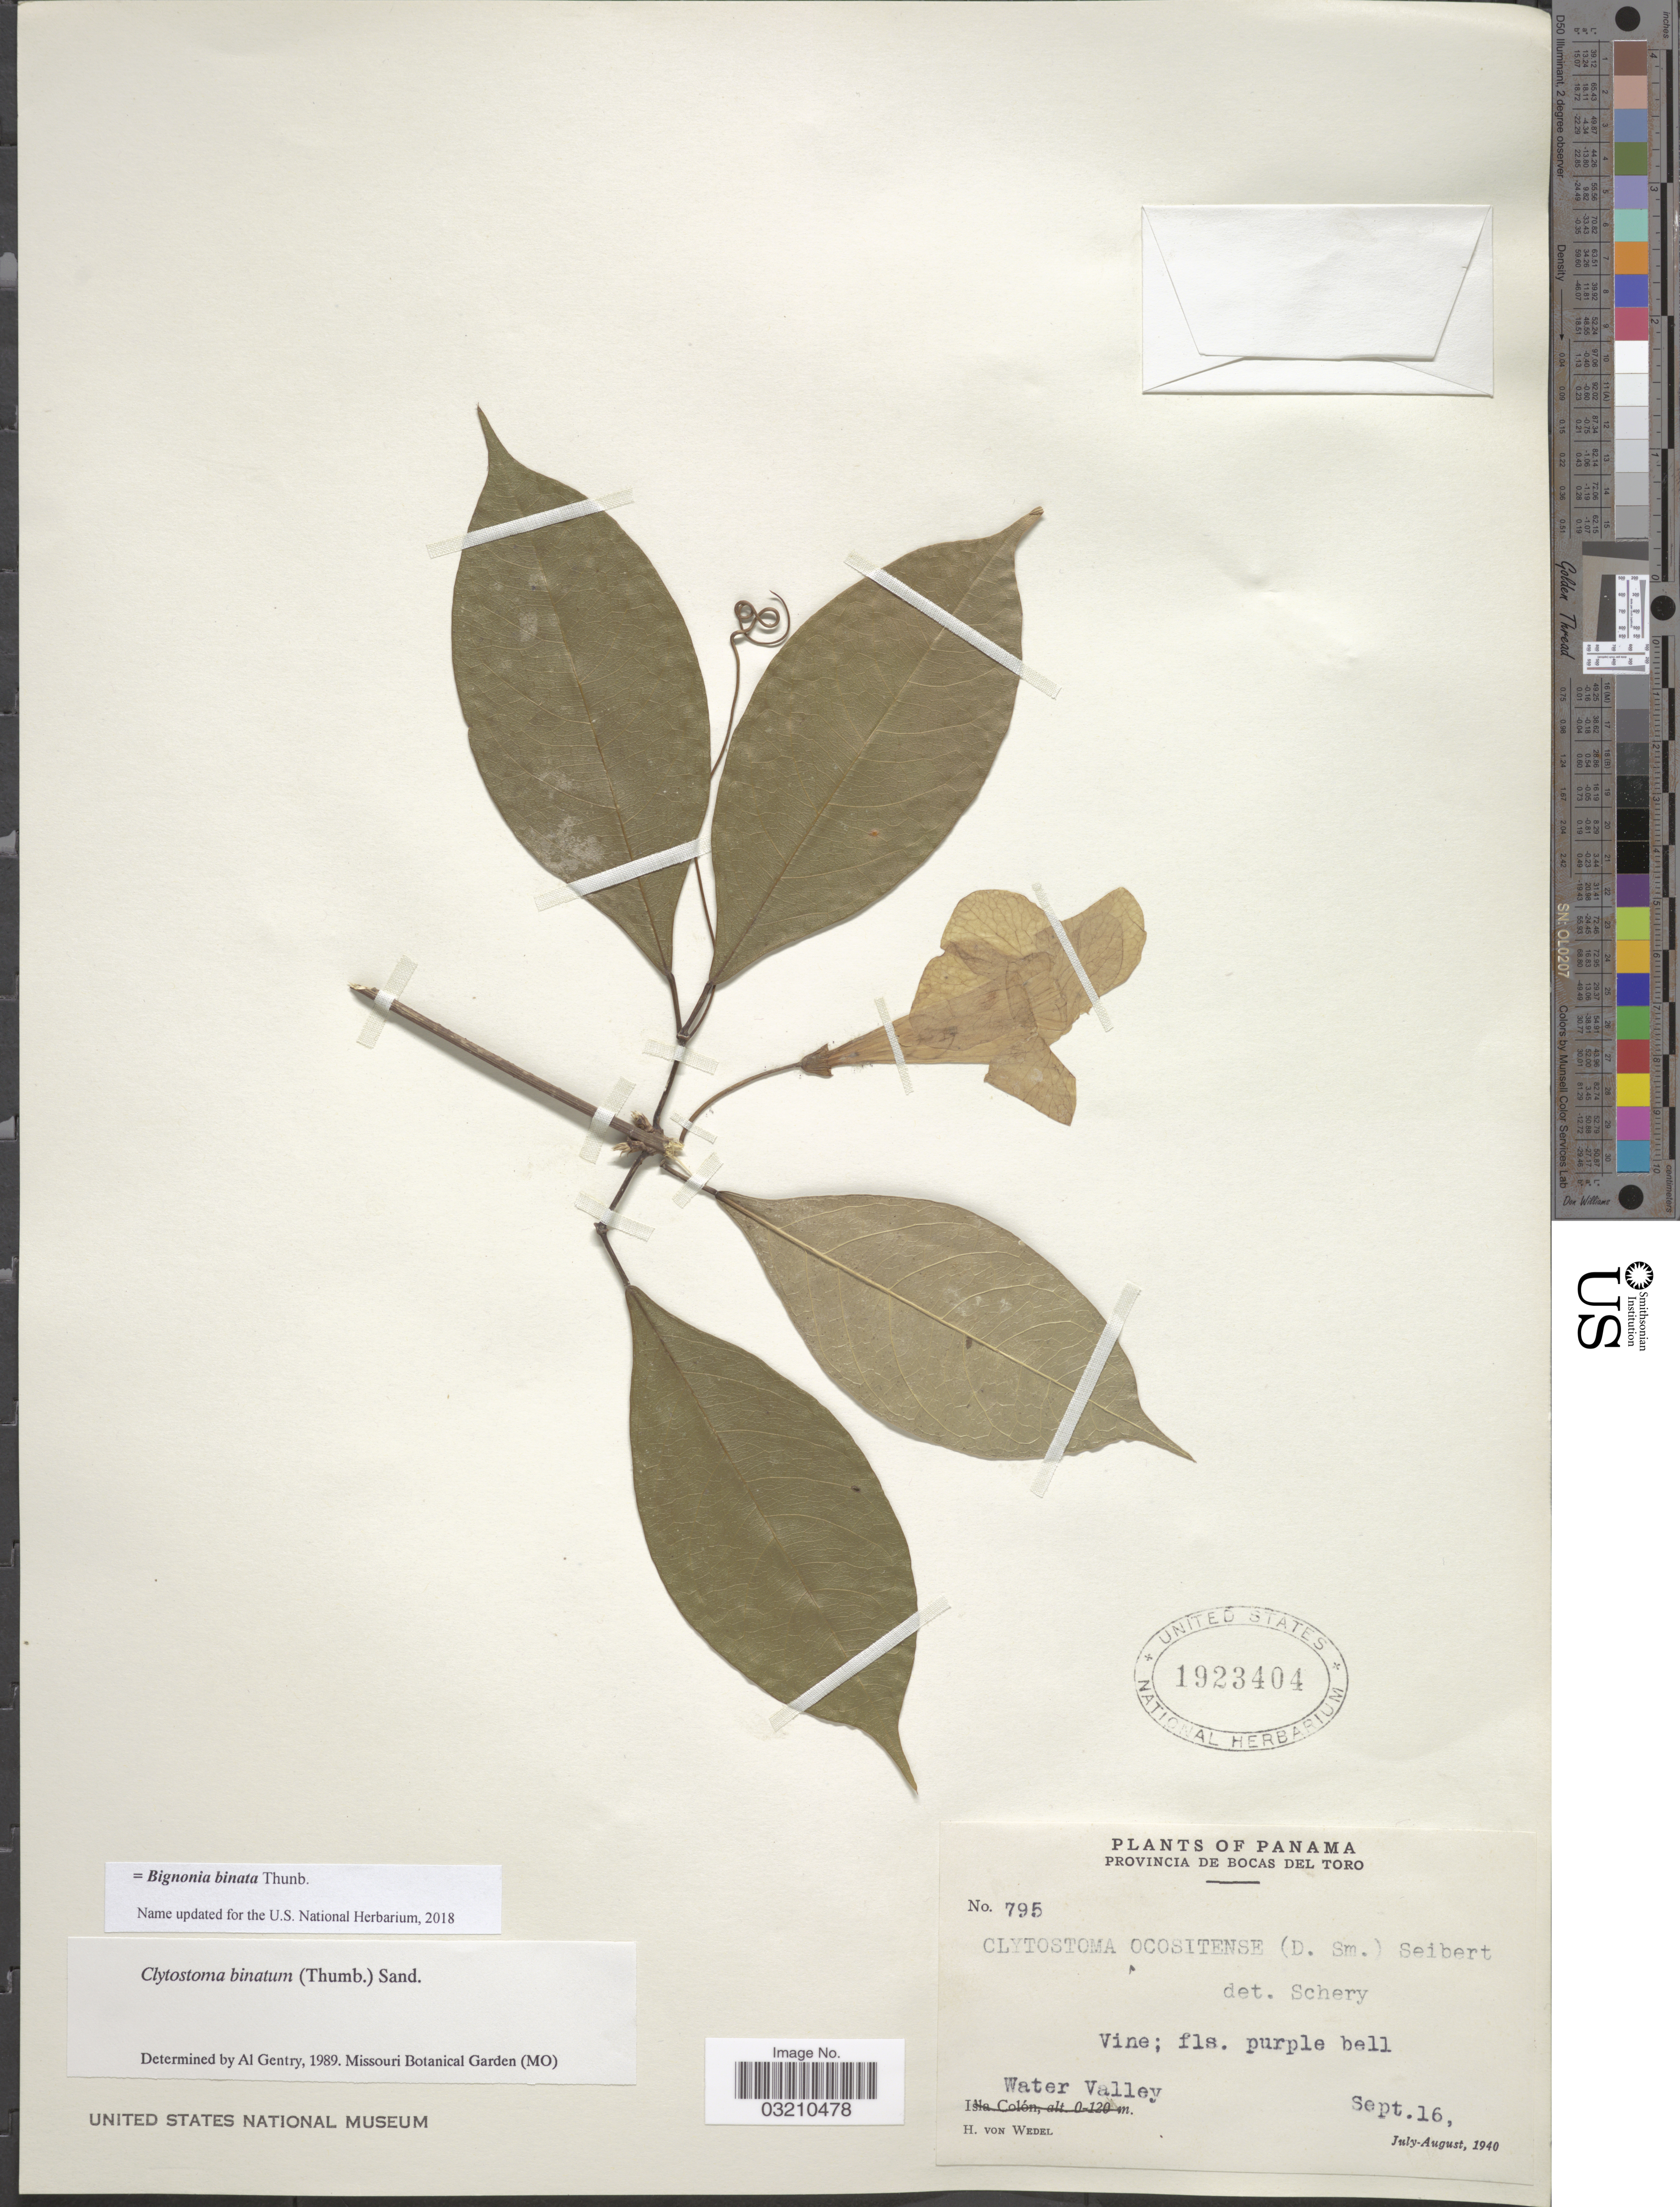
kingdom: Plantae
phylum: Tracheophyta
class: Magnoliopsida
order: Lamiales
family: Bignoniaceae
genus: Bignonia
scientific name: Bignonia binata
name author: Thunb.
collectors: H. von Wedel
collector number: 795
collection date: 1940-09-16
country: Panama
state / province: Bocas del Toro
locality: Water Valley.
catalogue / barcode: US 1923404